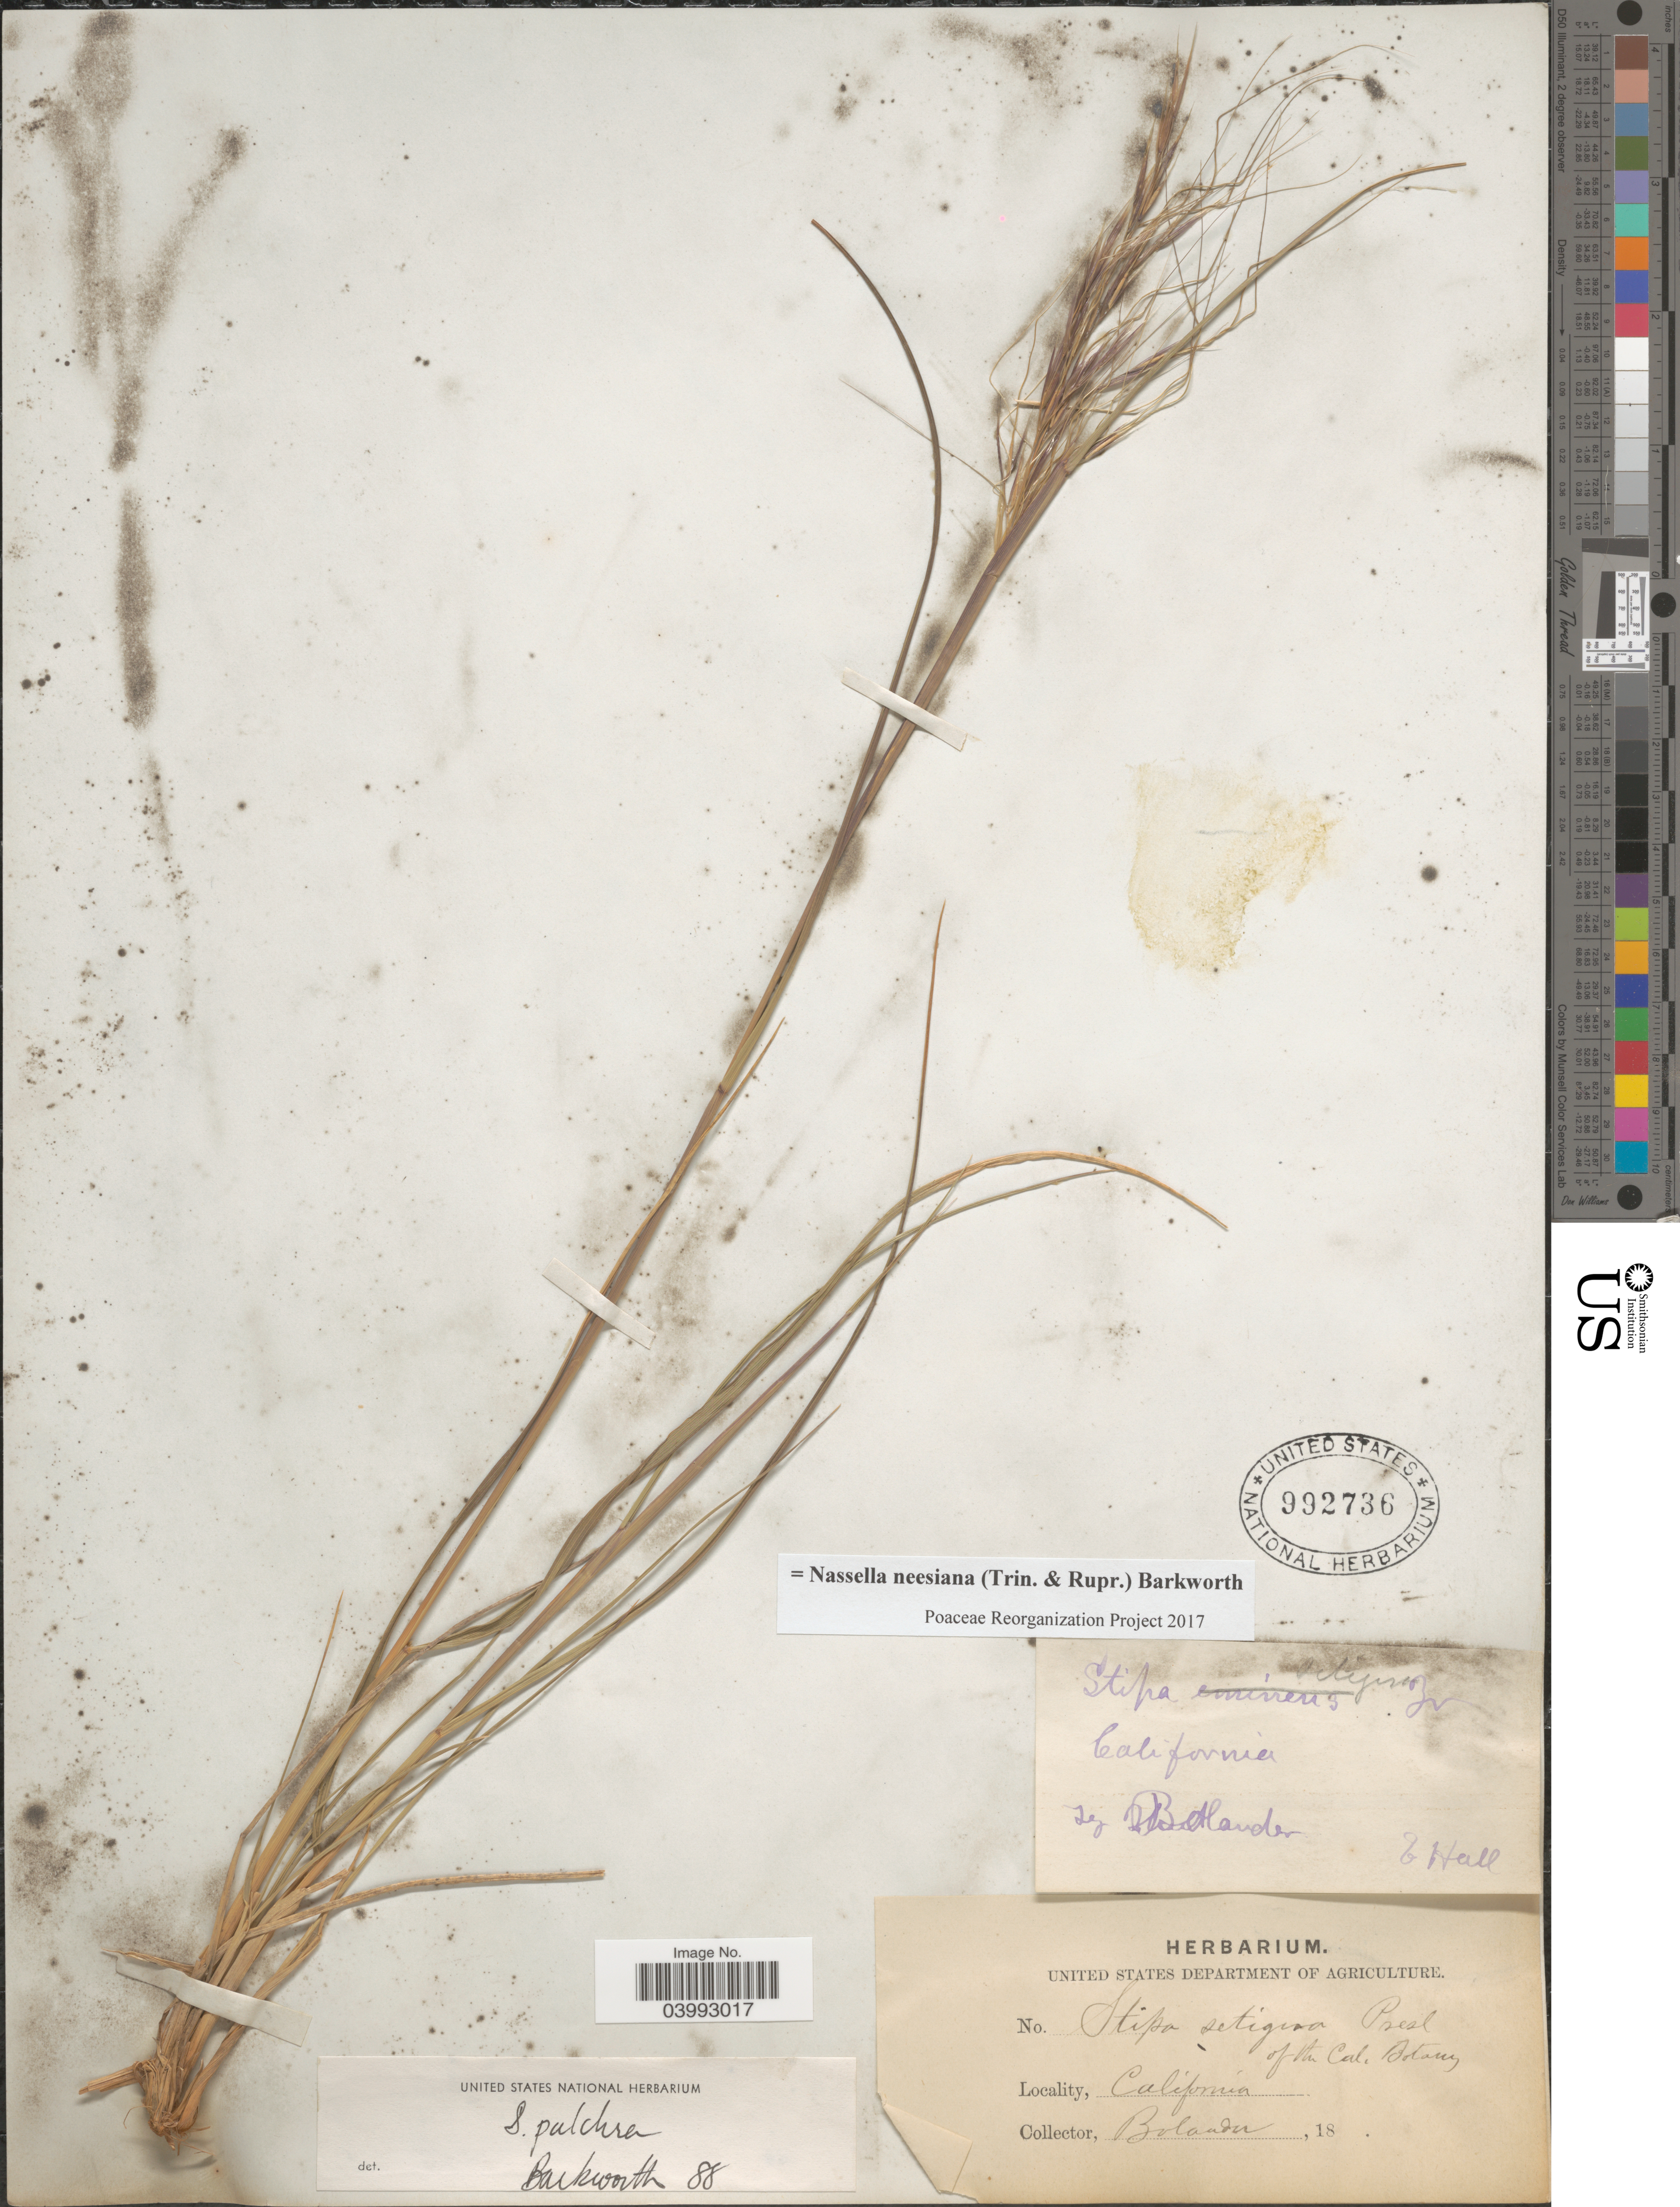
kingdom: Plantae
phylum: Tracheophyta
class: Liliopsida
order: Poales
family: Poaceae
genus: Nassella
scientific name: Nassella neesiana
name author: (Trin. & Rupr.) Barkworth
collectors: H. Bolander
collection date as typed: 18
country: United States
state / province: California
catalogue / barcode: US 992736